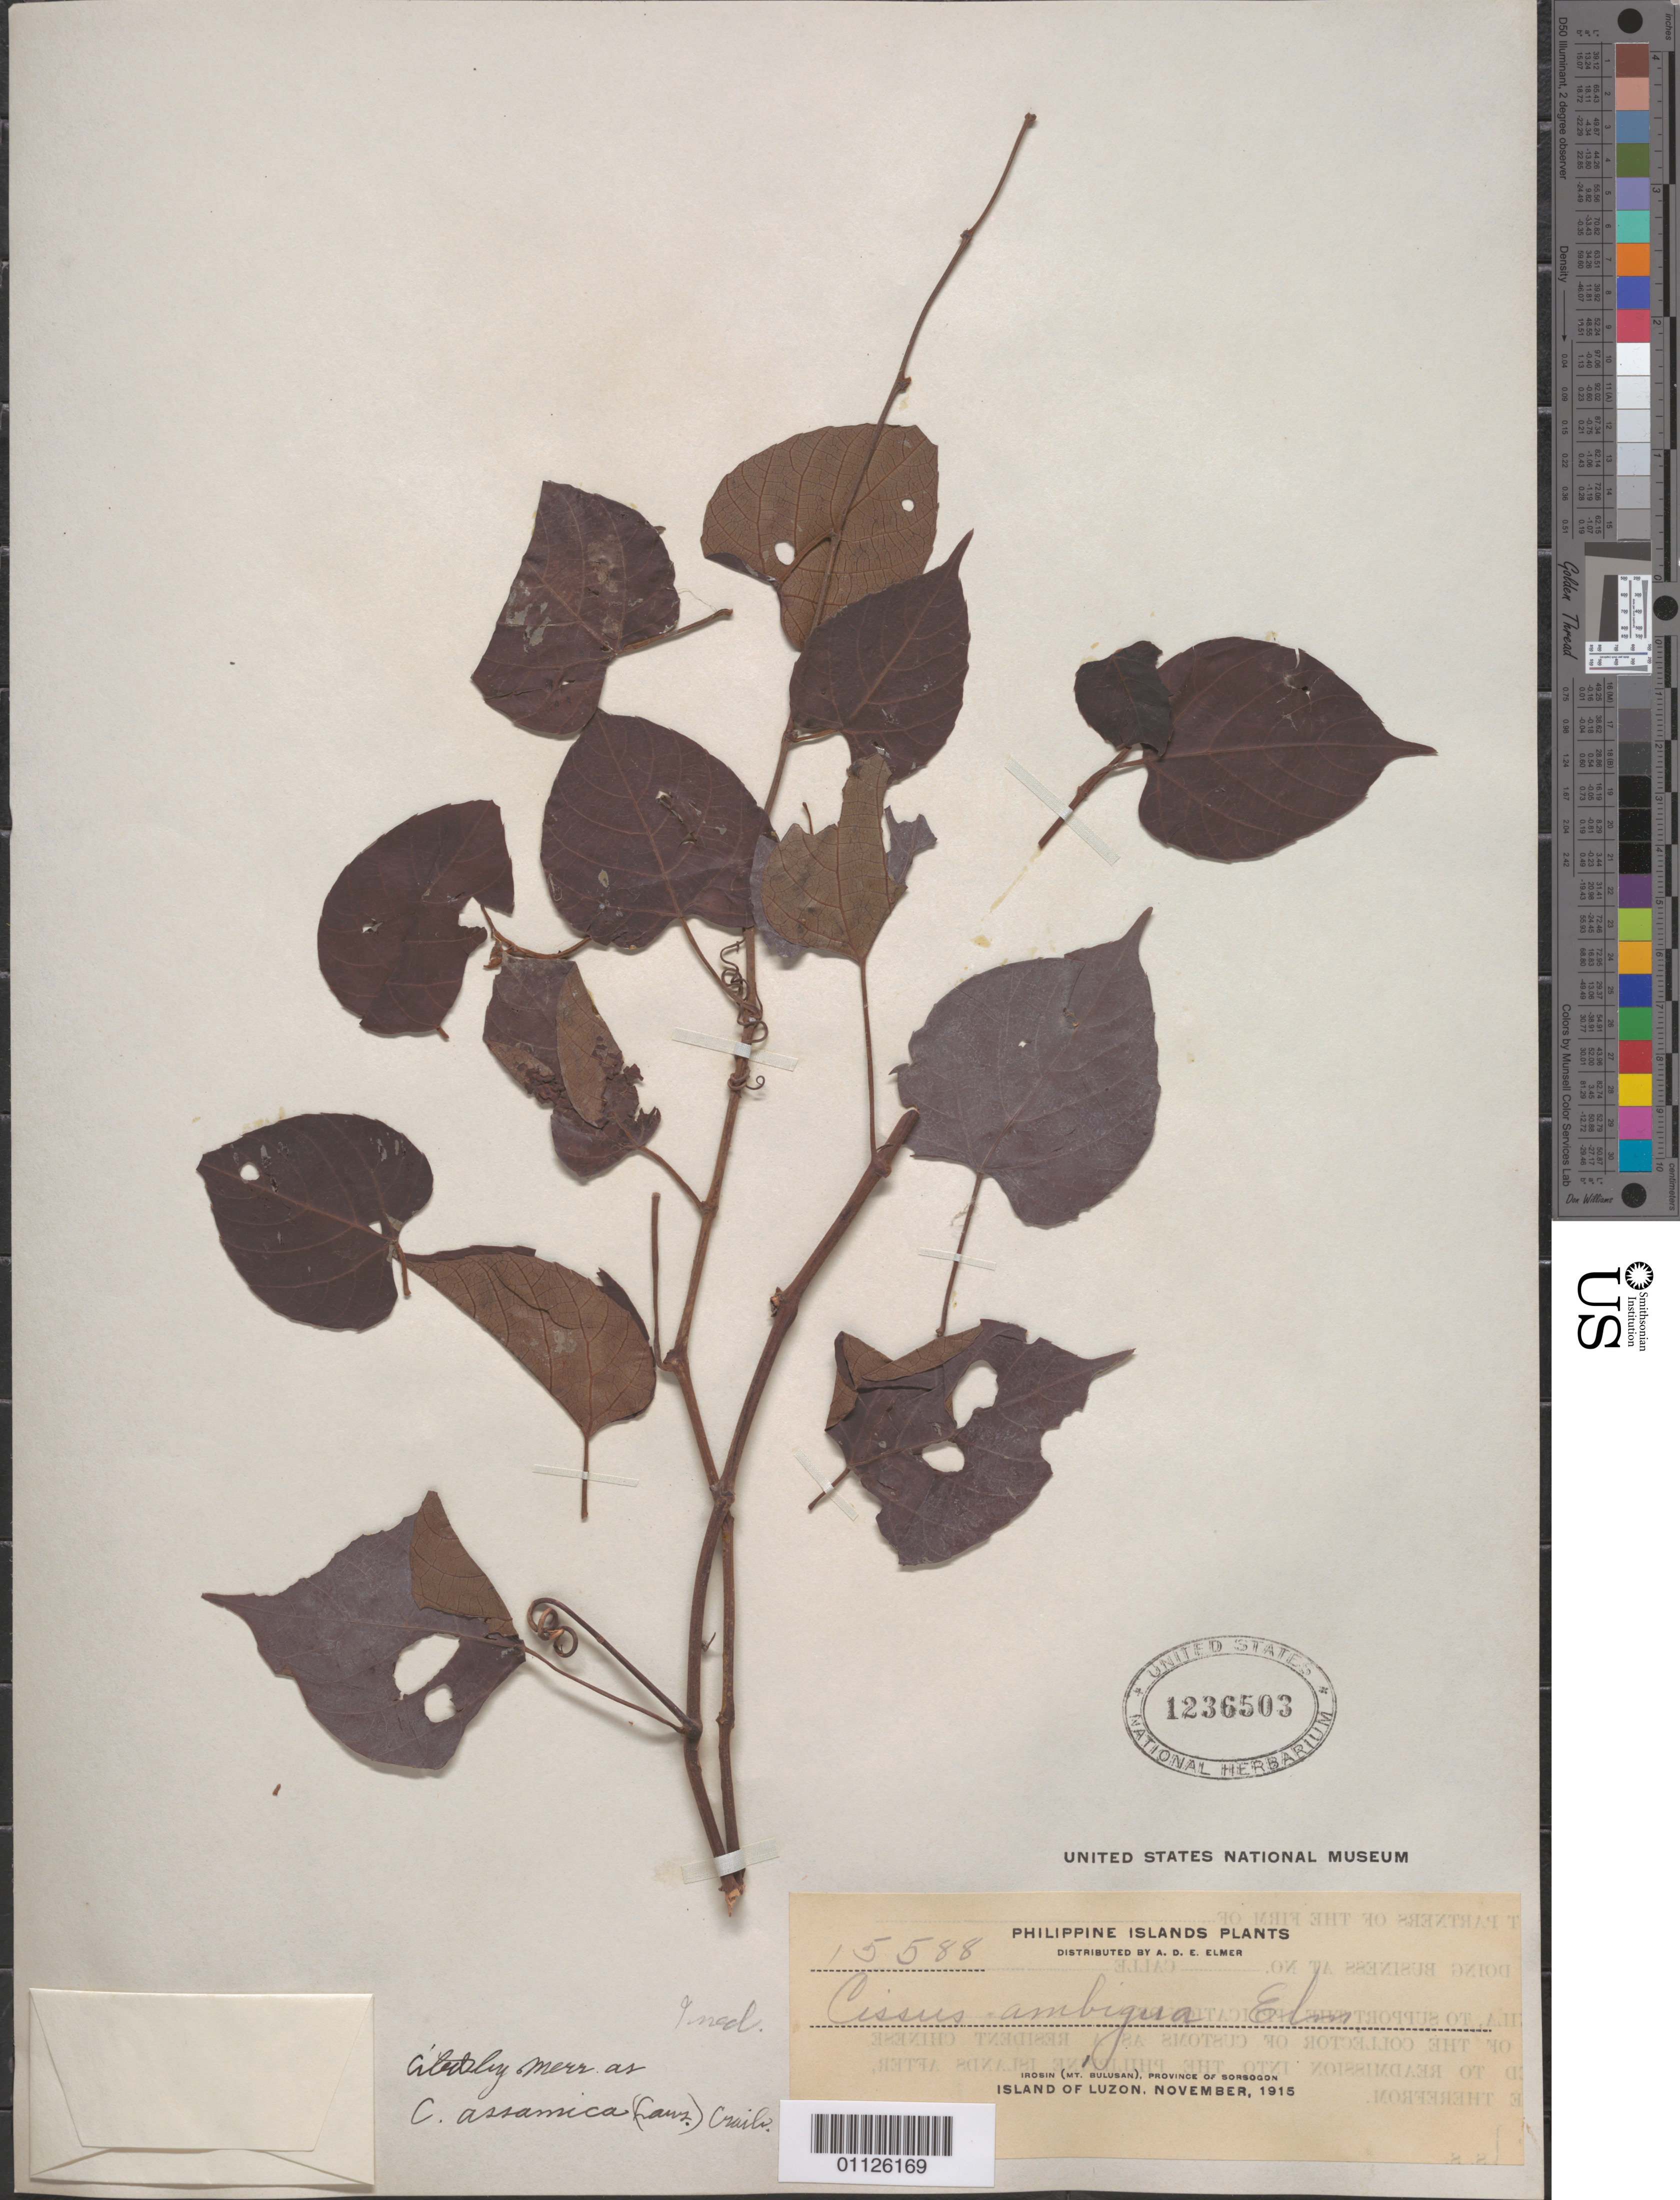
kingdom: Plantae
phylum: Tracheophyta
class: Magnoliopsida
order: Vitales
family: Vitaceae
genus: Cissus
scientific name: Cissus assamica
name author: (M.A. Lawson) Craib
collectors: A. D. E. Elmer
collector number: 15588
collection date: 1915-11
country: Philippines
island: Luzon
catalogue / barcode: US 1236503